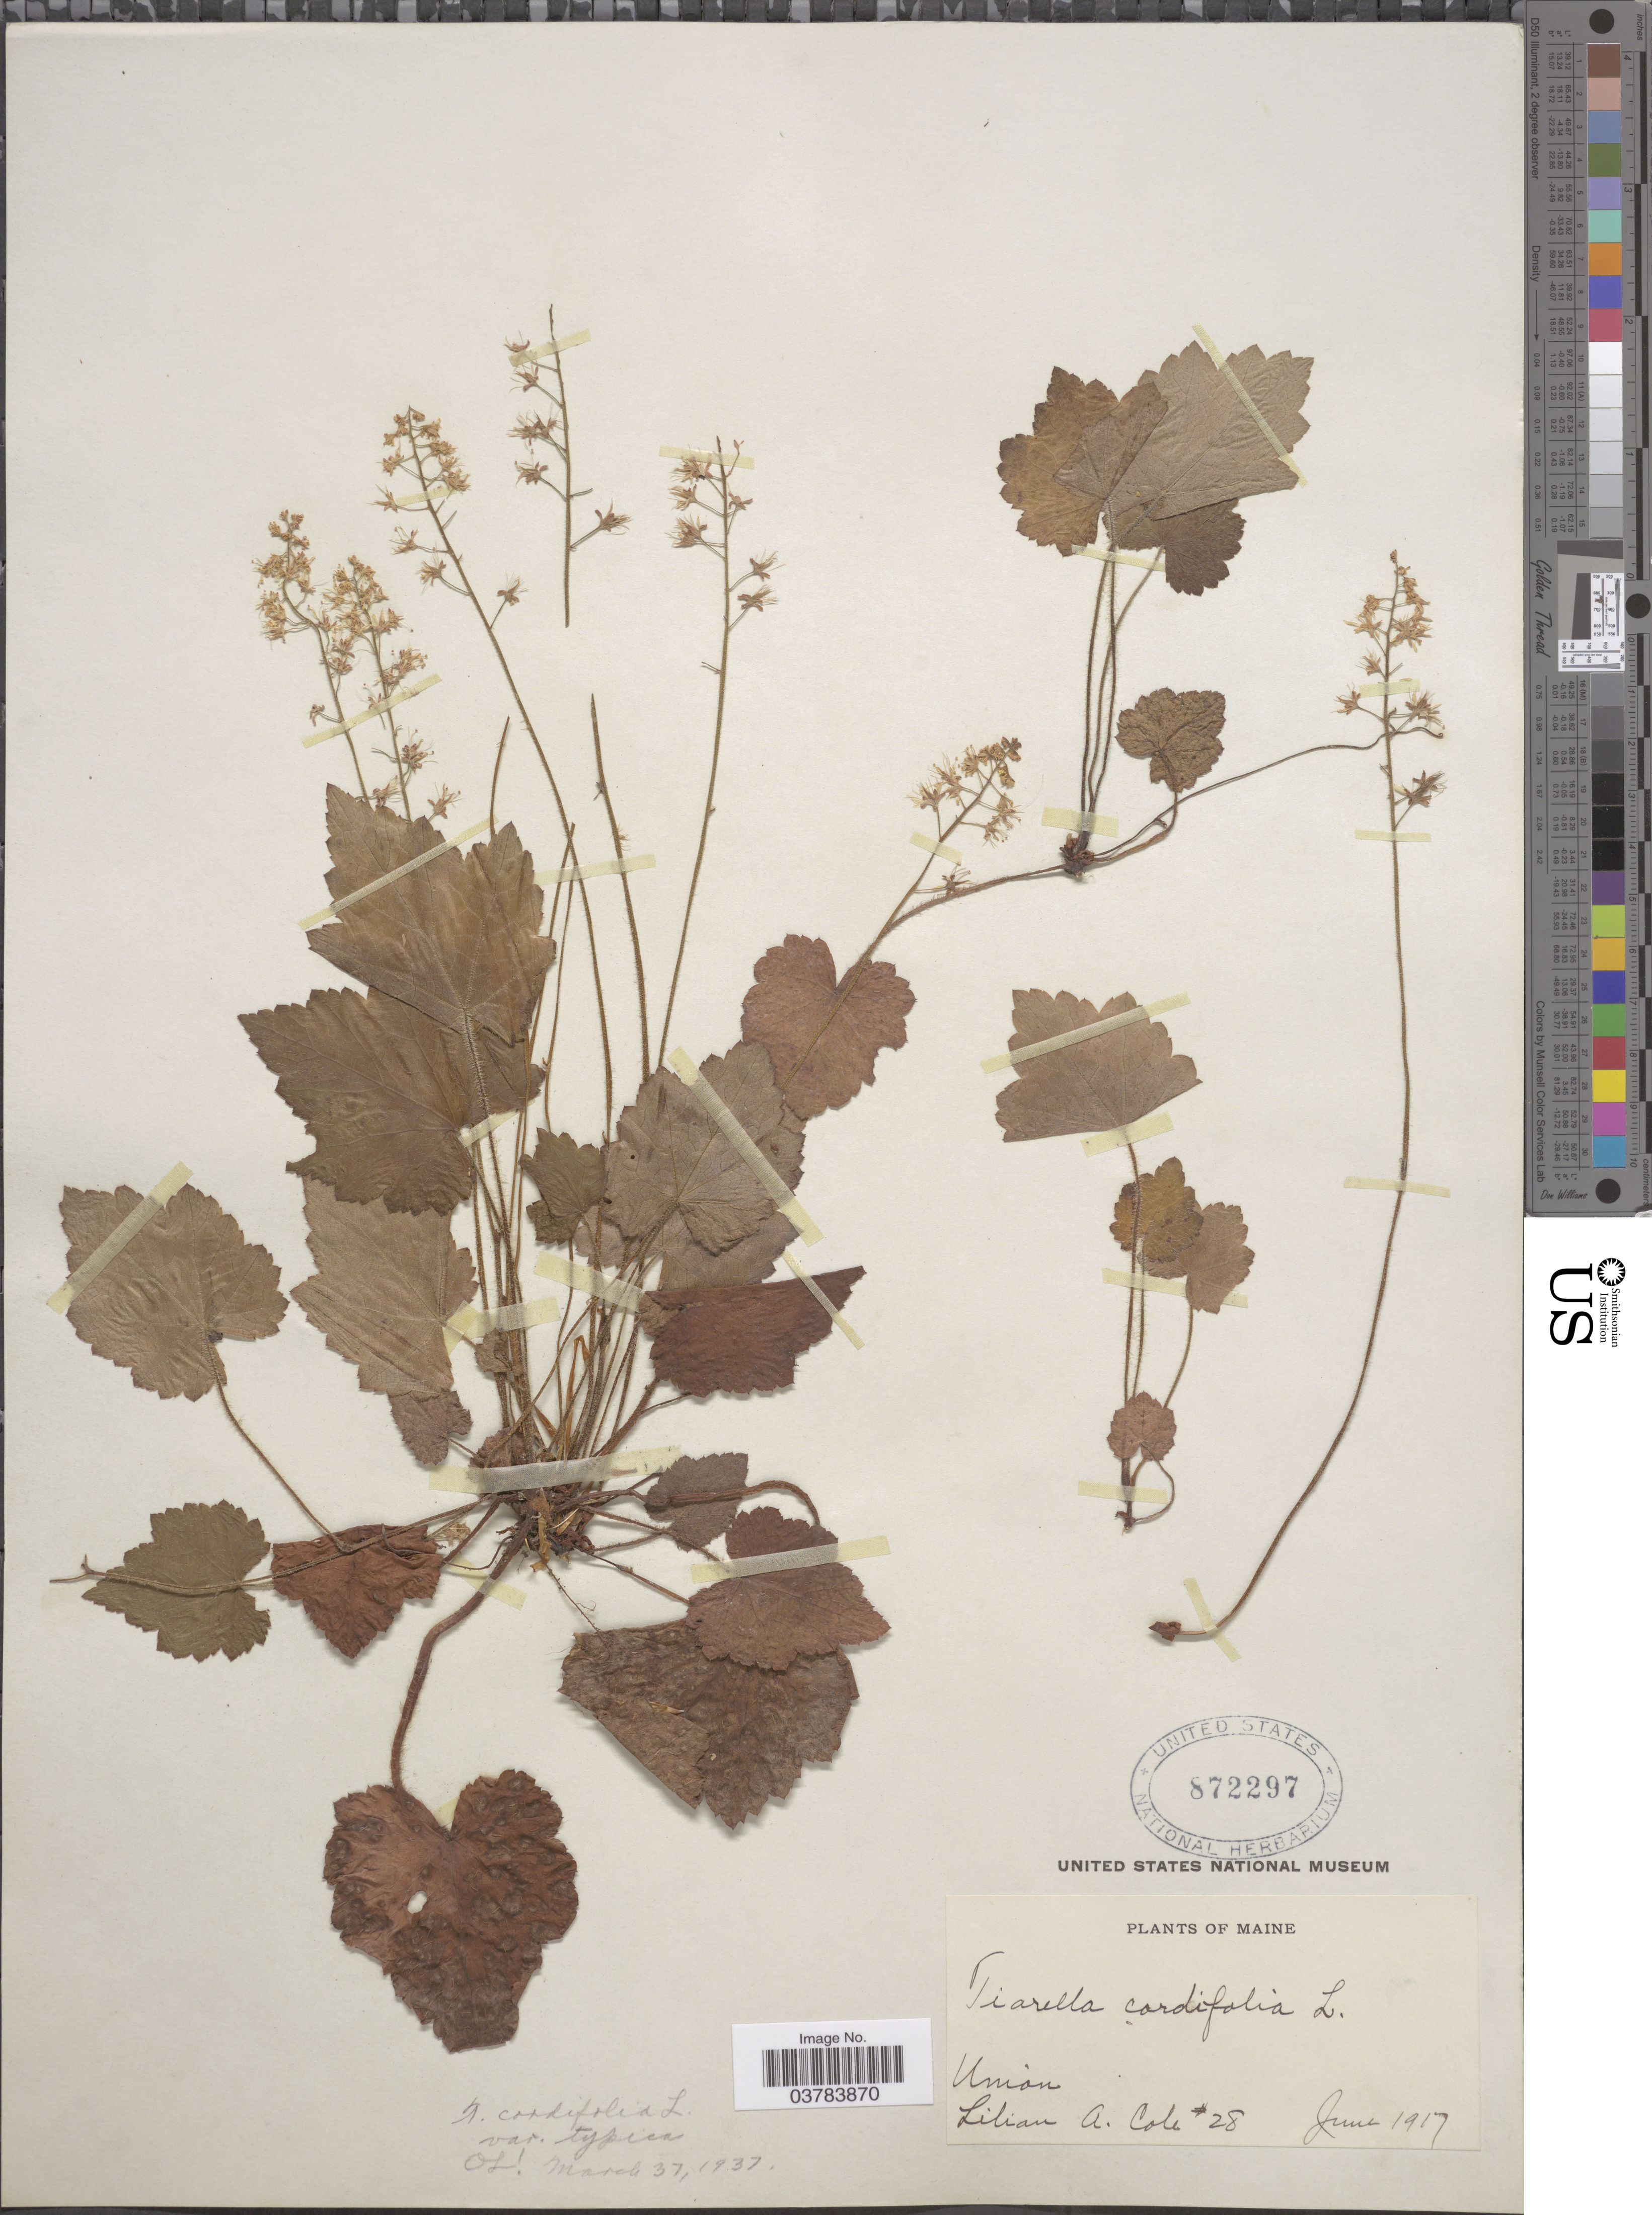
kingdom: Plantae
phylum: Tracheophyta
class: Magnoliopsida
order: Saxifragales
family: Saxifragaceae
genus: Tiarella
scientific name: Tiarella cordifolia var. typica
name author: Lakela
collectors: L. A. Cole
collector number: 28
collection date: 1917-06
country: United States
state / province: Maine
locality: Union.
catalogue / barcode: US 872297